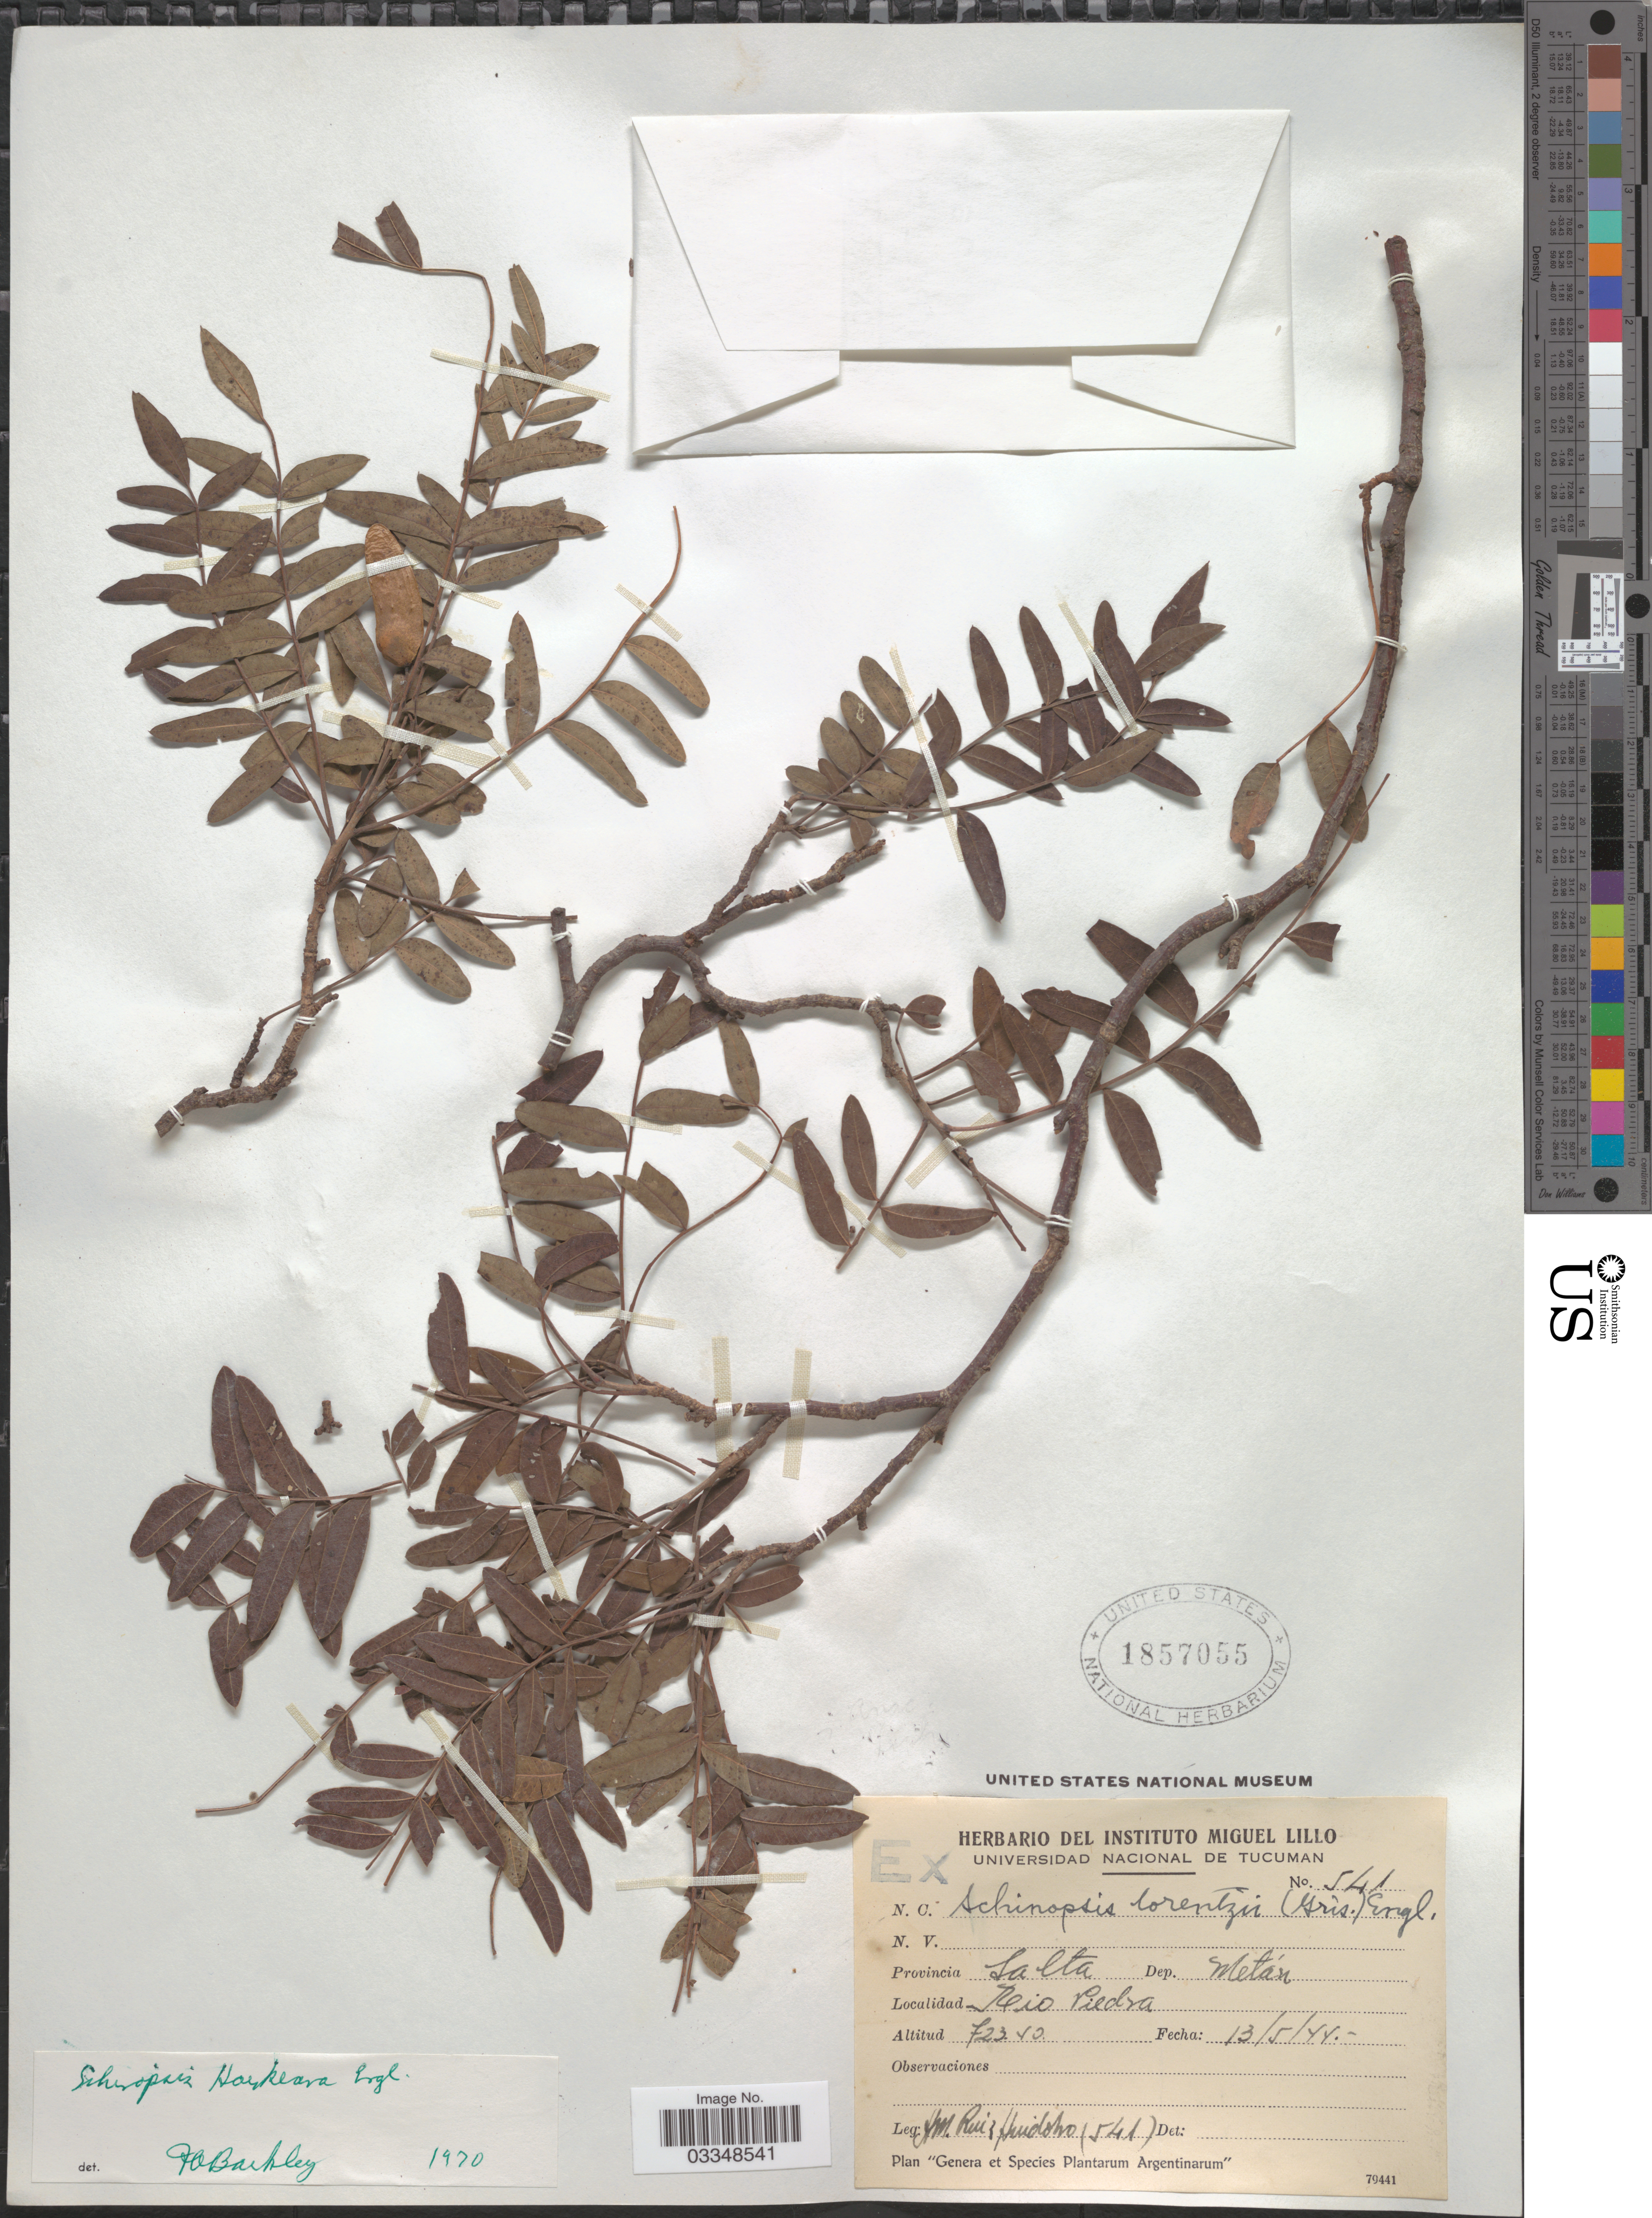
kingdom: Plantae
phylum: Tracheophyta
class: Magnoliopsida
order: Sapindales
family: Anacardiaceae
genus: Schinopsis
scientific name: Schinopsis haenkeana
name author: Engl.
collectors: A. Ruiz Huidobo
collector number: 541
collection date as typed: Transcribed d/m/y: 13/5/44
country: Argentina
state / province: Salta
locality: Dep. Metán, Rio Piedra.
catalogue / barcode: US 1857055